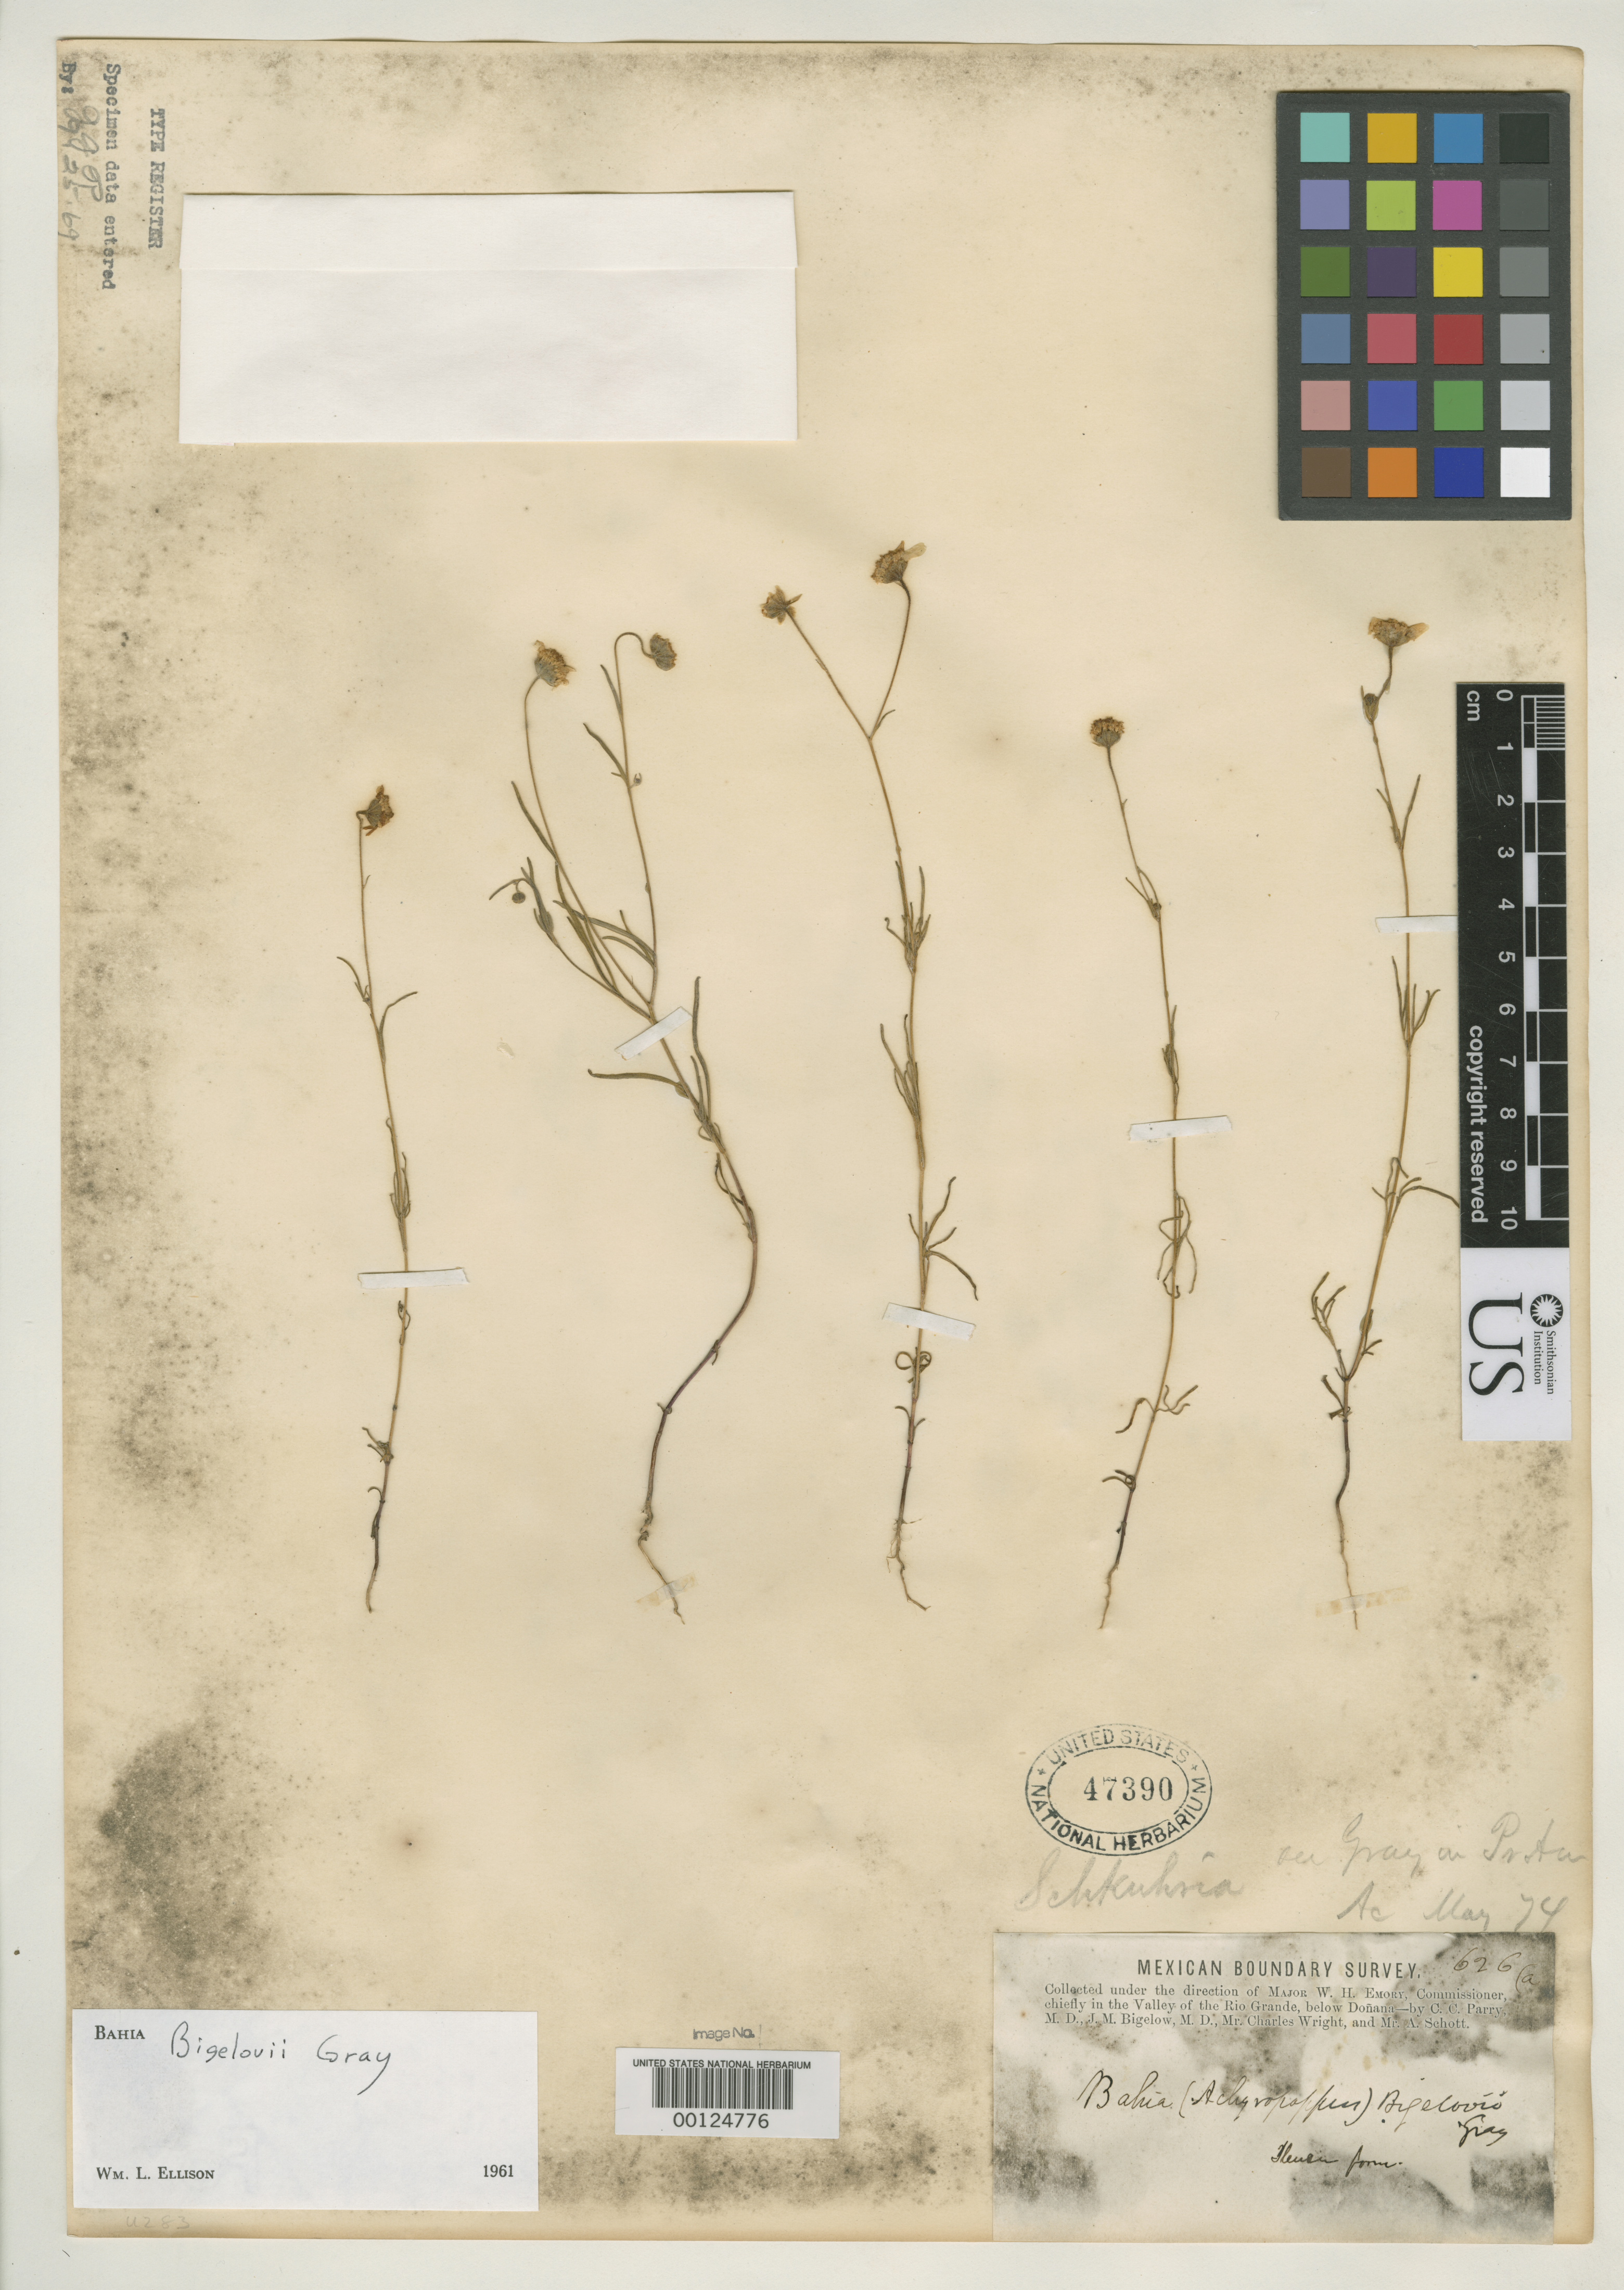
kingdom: Plantae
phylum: Tracheophyta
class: Magnoliopsida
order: Asterales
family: Asteraceae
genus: Bahia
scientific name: Bahia bigelovii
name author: A. Gray in Emory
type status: Possible Syntype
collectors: C. C. Parry, J. M. Bigelow, C. Wright & A. C. V. Schott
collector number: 626 a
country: United States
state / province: Texas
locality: Valley of the Río Grande, below Doñana. [Protologue, "Valley of the Limpio, W. Texas, July, 1852; Bigelow"]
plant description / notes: Syntype? Protologue cites type as "Valley of the Limpio, W. Texas, July, 1852; Bigelow". Ellison (1964, Rhodora 66: 213) cites Bigelow s.n. with that data as holotype at GH.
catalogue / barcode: US 47390